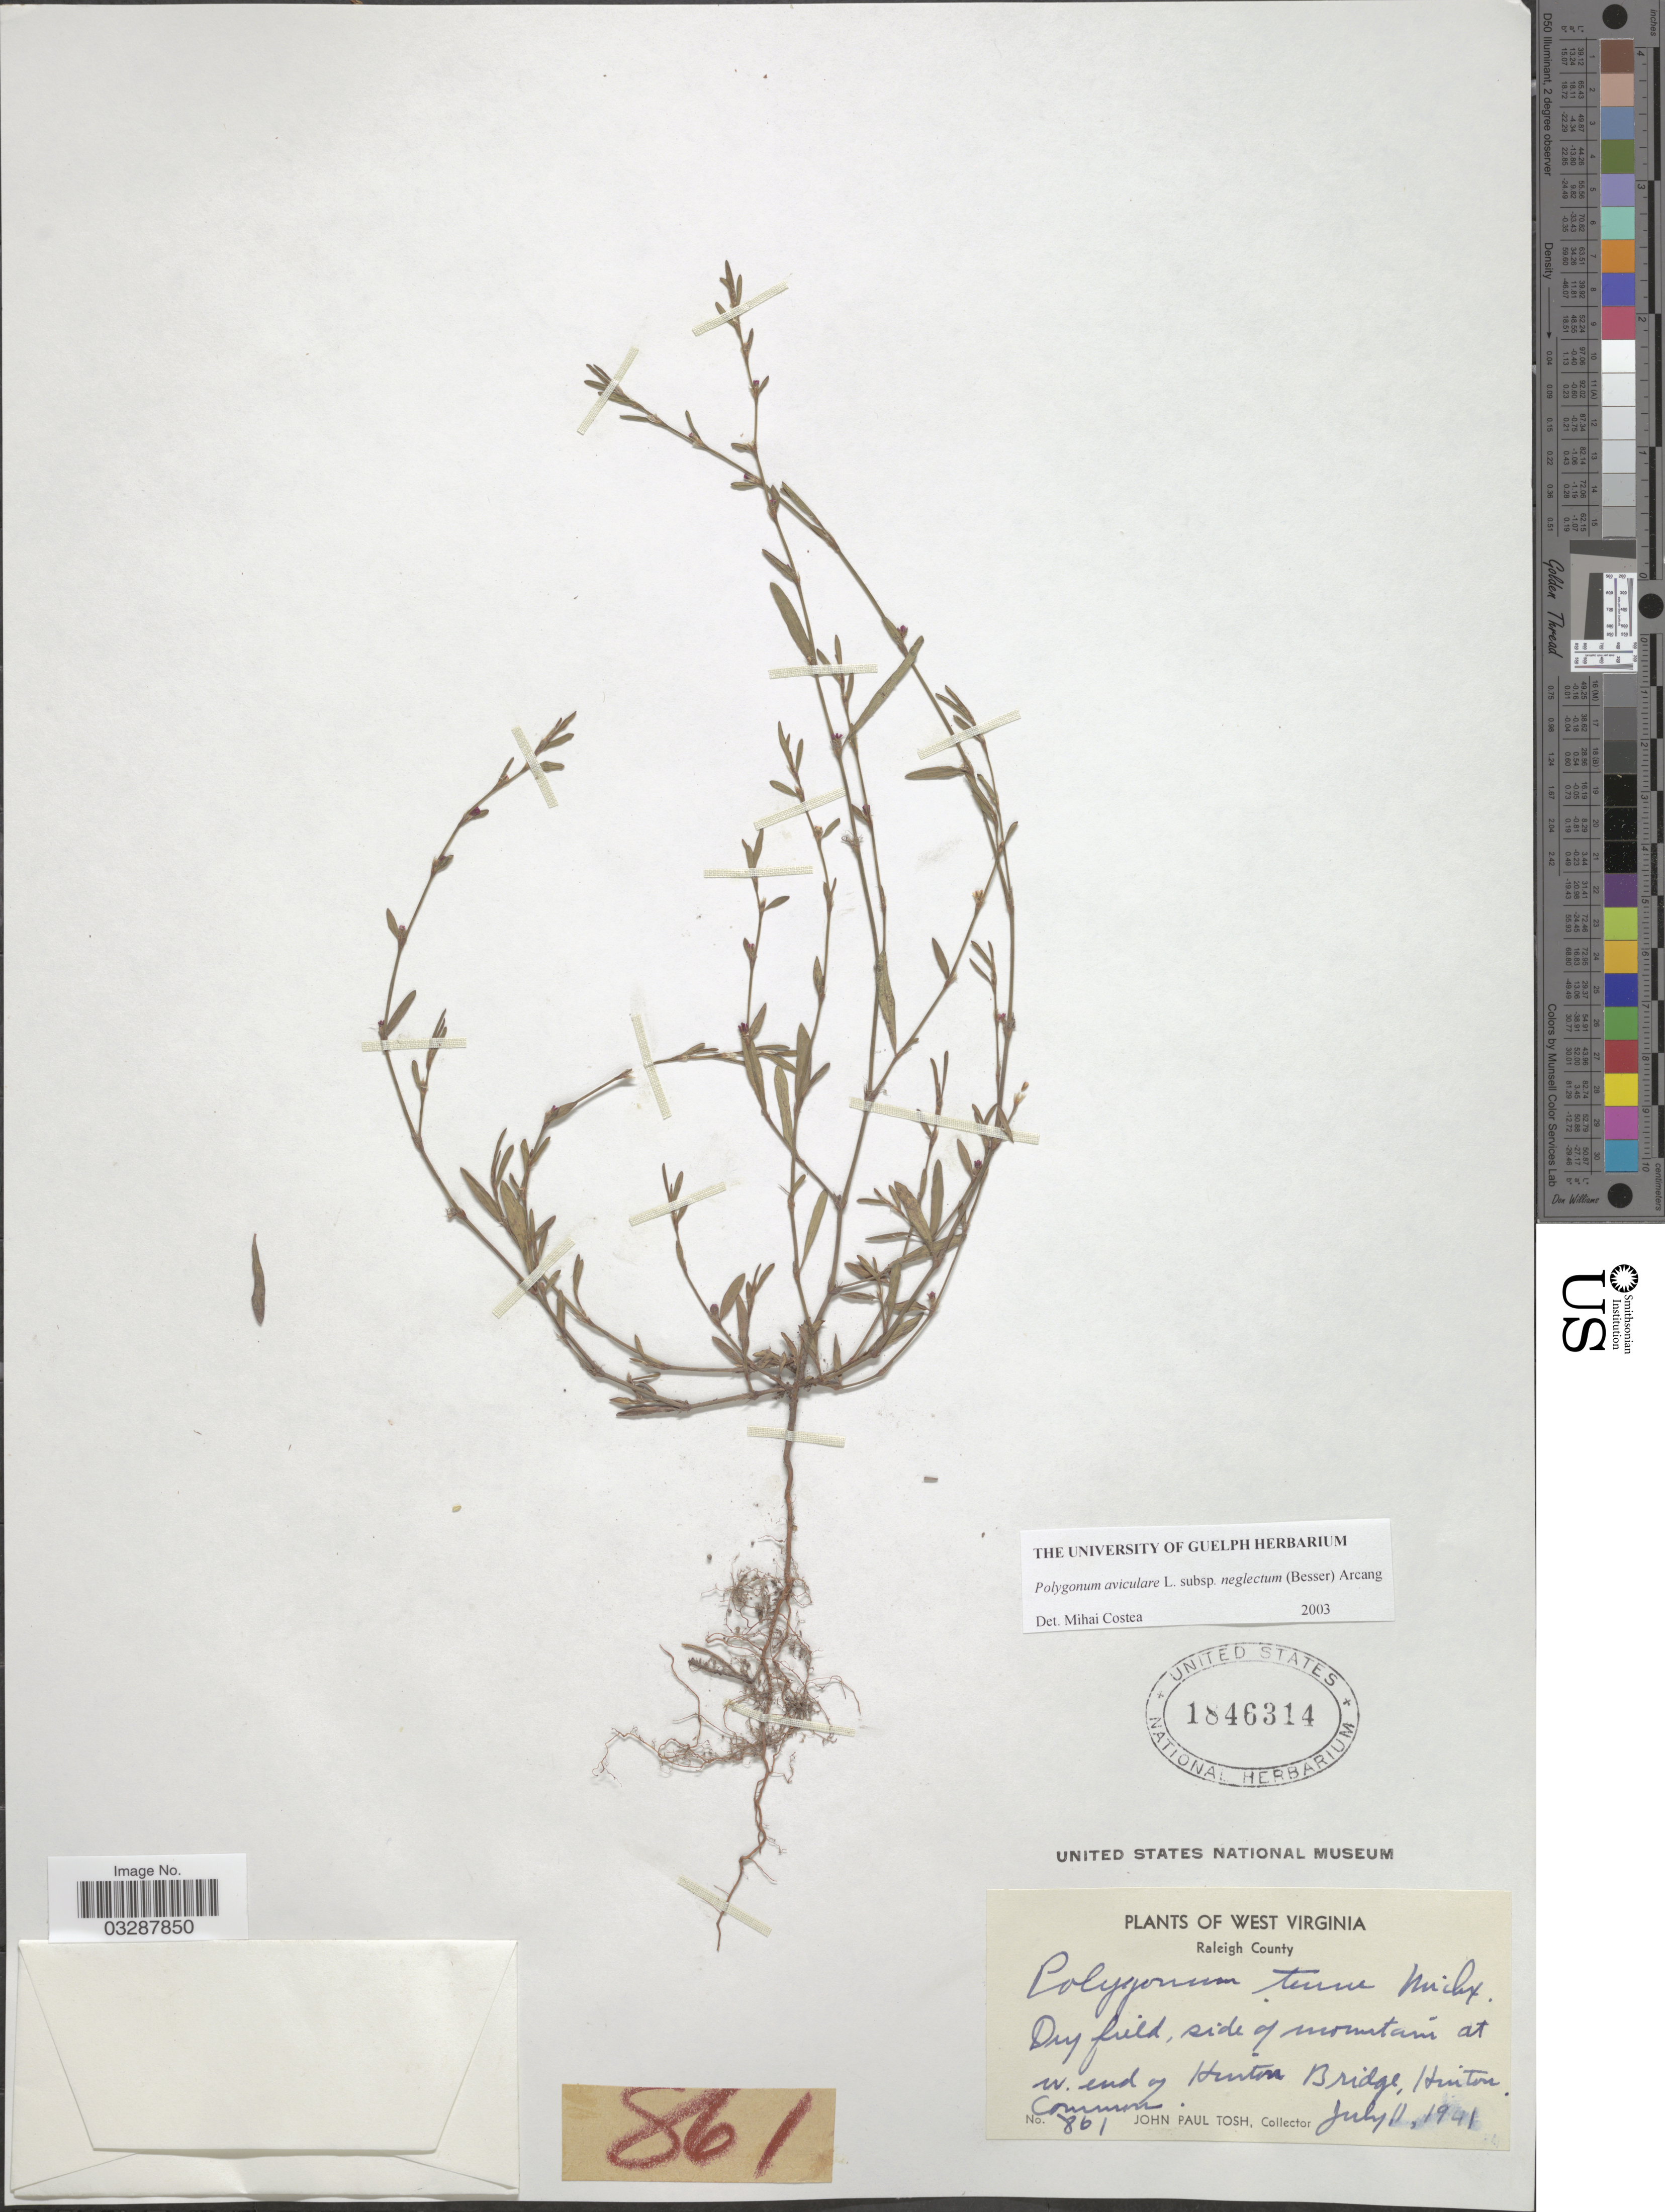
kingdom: Plantae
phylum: Tracheophyta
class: Magnoliopsida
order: Caryophyllales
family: Polygonaceae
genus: Polygonum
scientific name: Polygonum aviculare subsp. neglectum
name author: (Besser) Arcang.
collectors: J. Tosh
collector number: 861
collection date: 1941-07-11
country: United States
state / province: West Virginia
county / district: Raleigh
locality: Raleigh County. Dry field, side of mountain at w. end of Hinton Bridge, Hinton.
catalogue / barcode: US 1846314